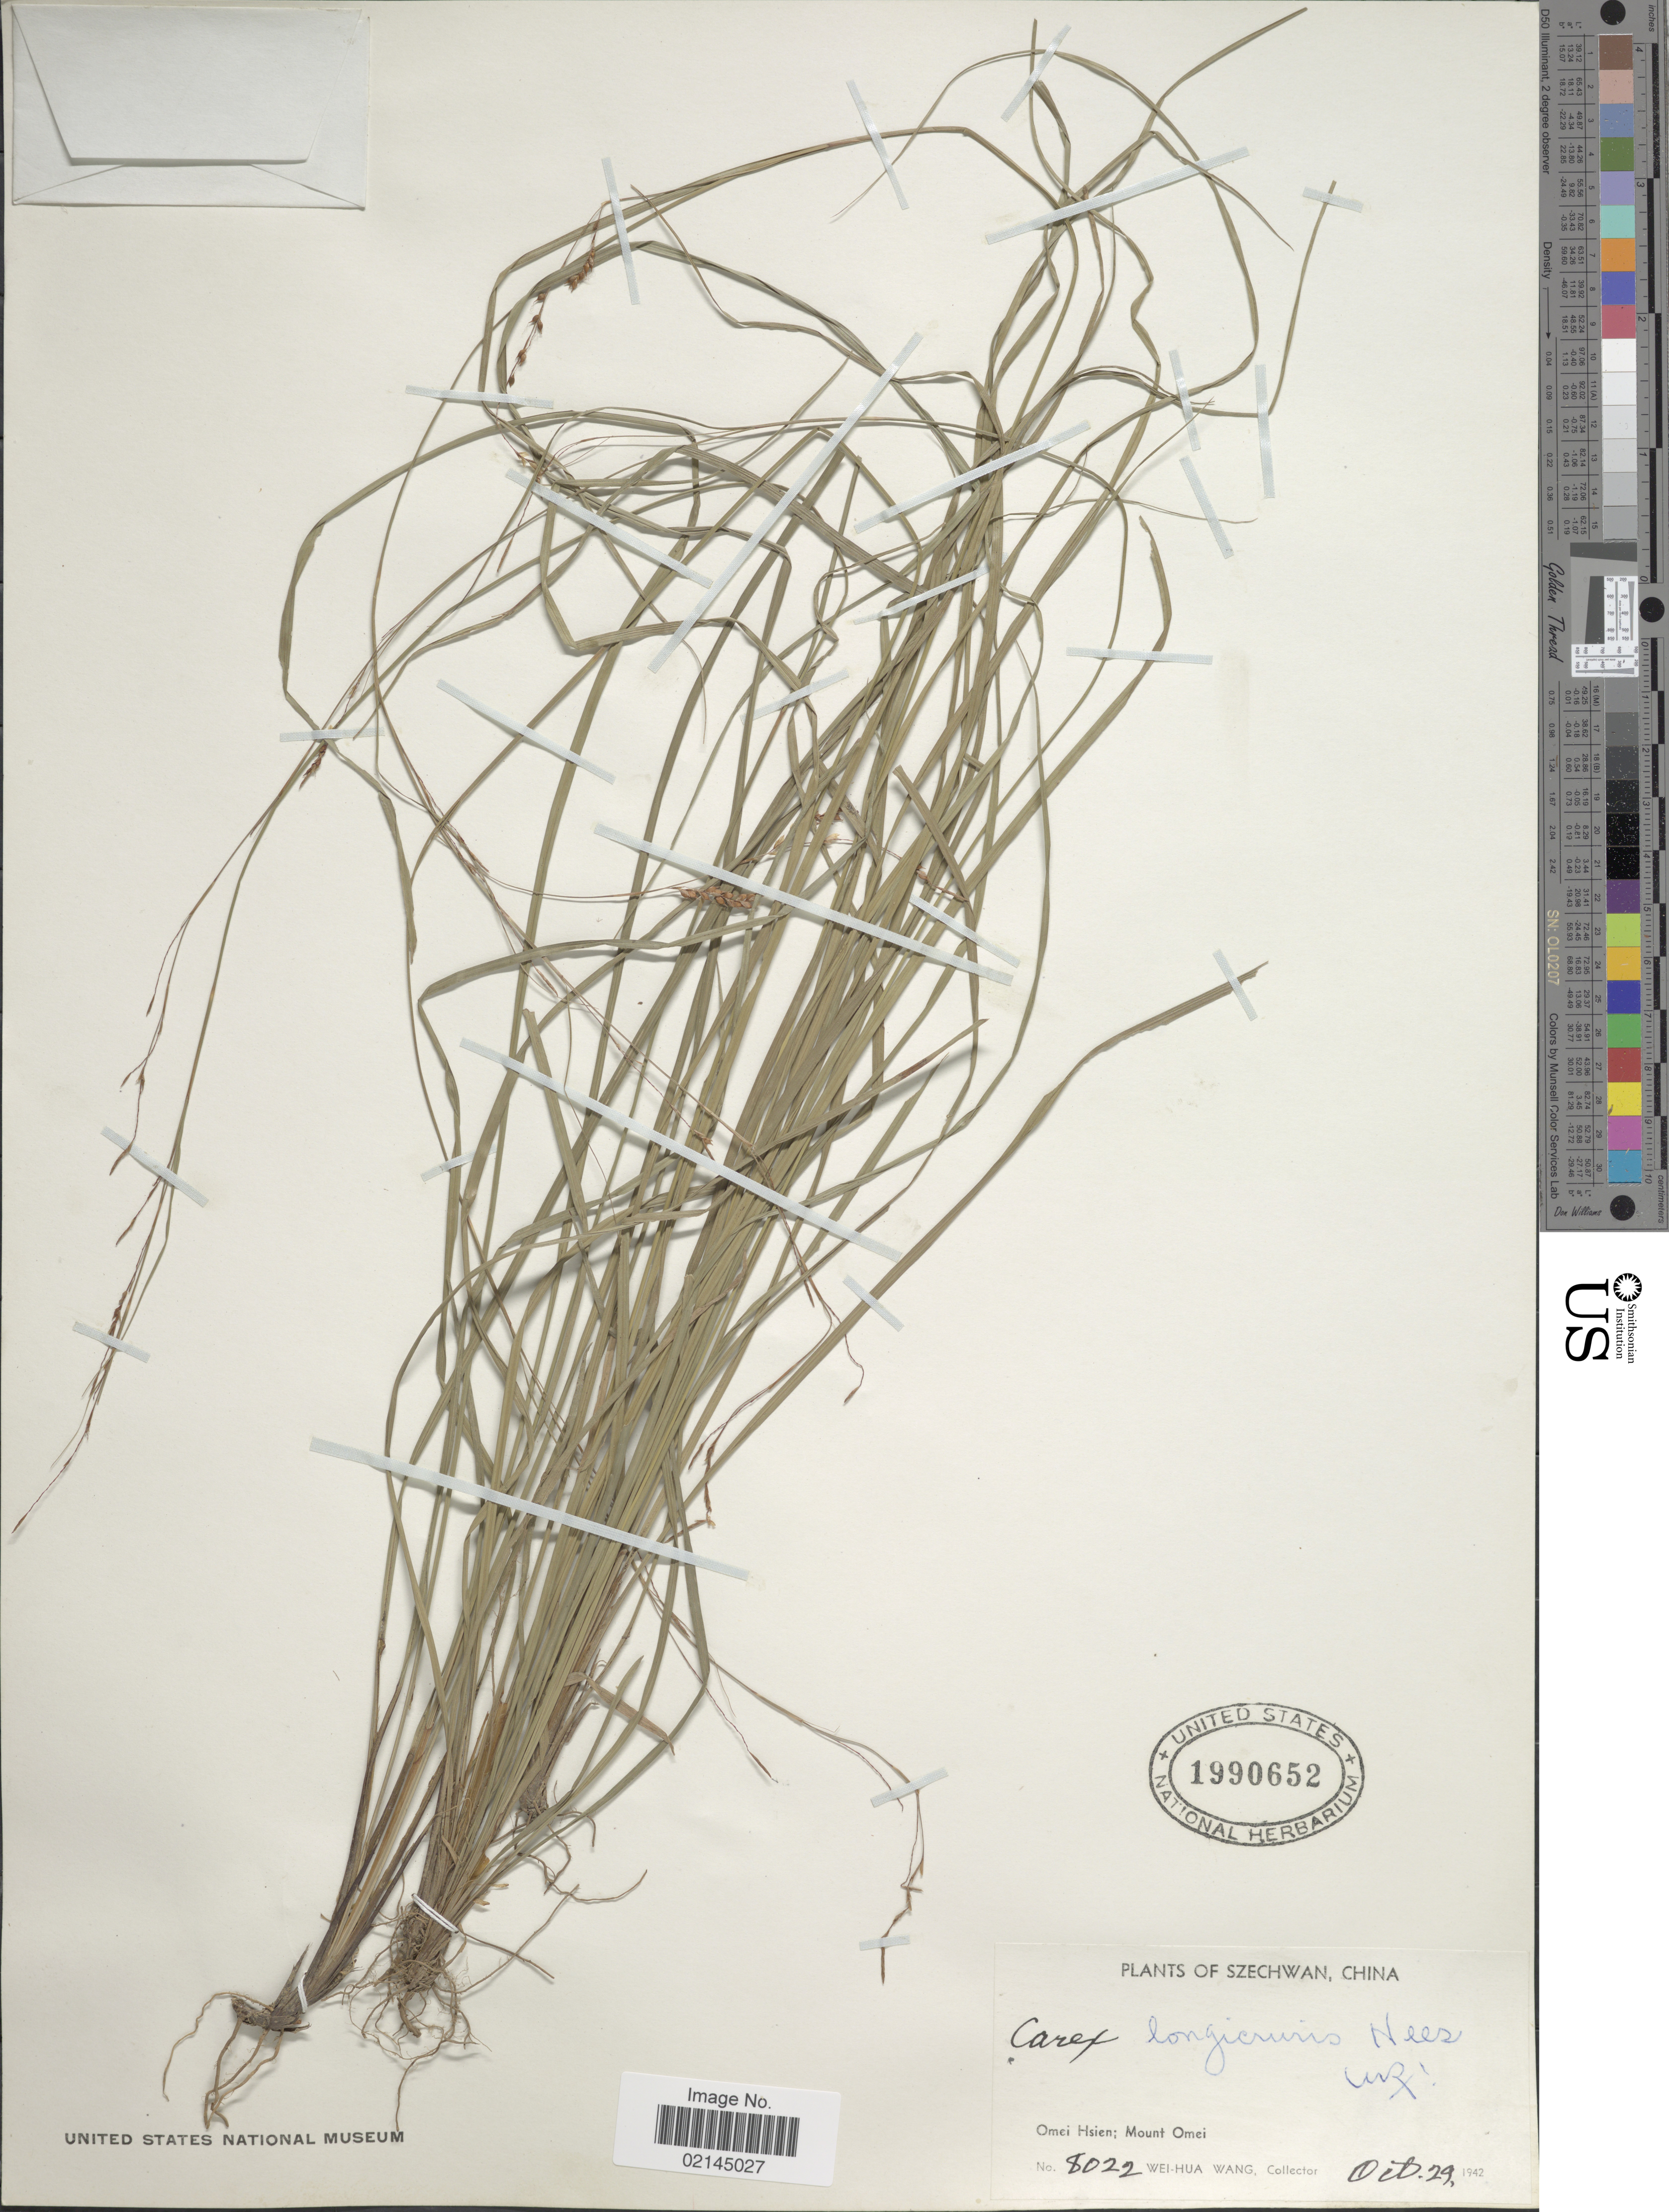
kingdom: Plantae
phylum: Tracheophyta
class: Liliopsida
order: Poales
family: Cyperaceae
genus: Carex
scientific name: Carex longicruris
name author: Nees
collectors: W. Wang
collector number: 8022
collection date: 1942-10-29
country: China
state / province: Sichuan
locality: Szechwan, Omei Hsien; Mount Omei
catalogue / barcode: US 1990652